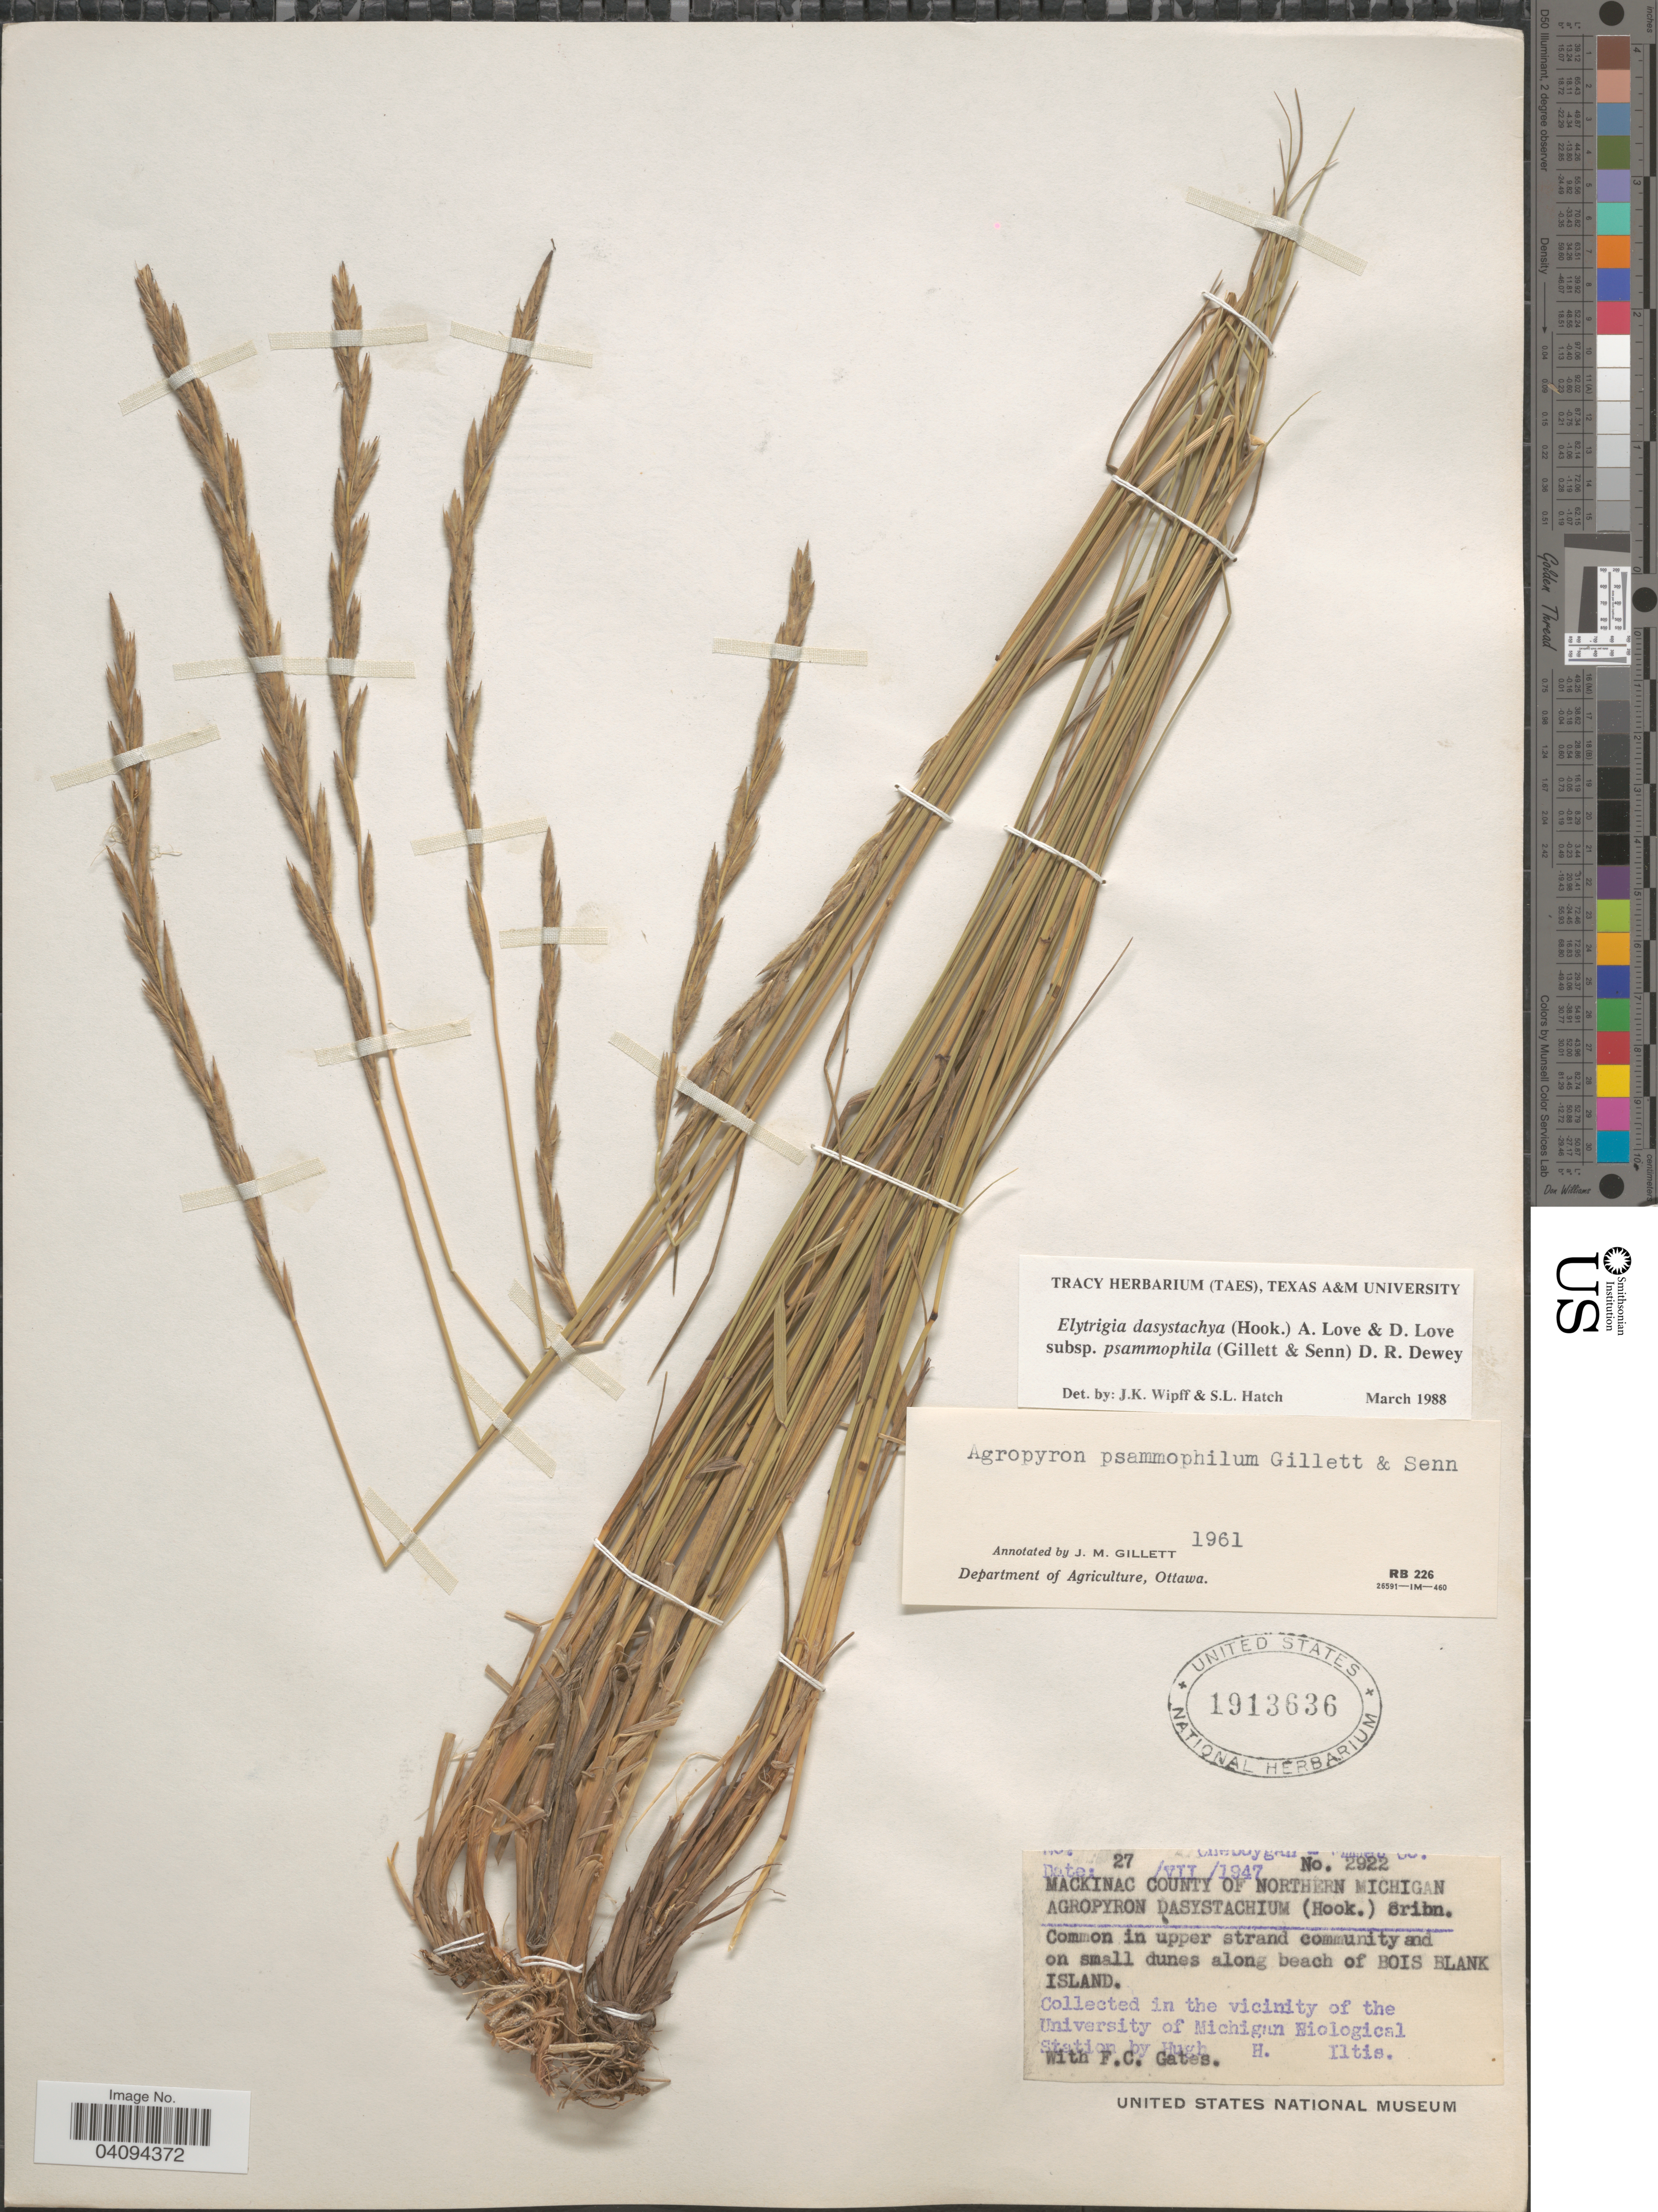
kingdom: Plantae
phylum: Tracheophyta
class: Liliopsida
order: Poales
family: Poaceae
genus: Elymus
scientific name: Elymus lanceolatus subsp. psammophilus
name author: (J.M. Gillett & H. Senn) Á. Löve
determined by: Strong, Mark T., (BOT), Smithsonian Institution - National Museum of Natural History (UNITED STATES)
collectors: H. H. Iltis & F. C. Gates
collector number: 2922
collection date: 1947-07-27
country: United States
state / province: Michigan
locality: Mackinac County of Northern Michigan. Common in upper strand community and on small dunes along beach of Bois Blank Island. Collected in the vicinity of the University of Michigan Biological Station.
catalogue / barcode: US 1913636